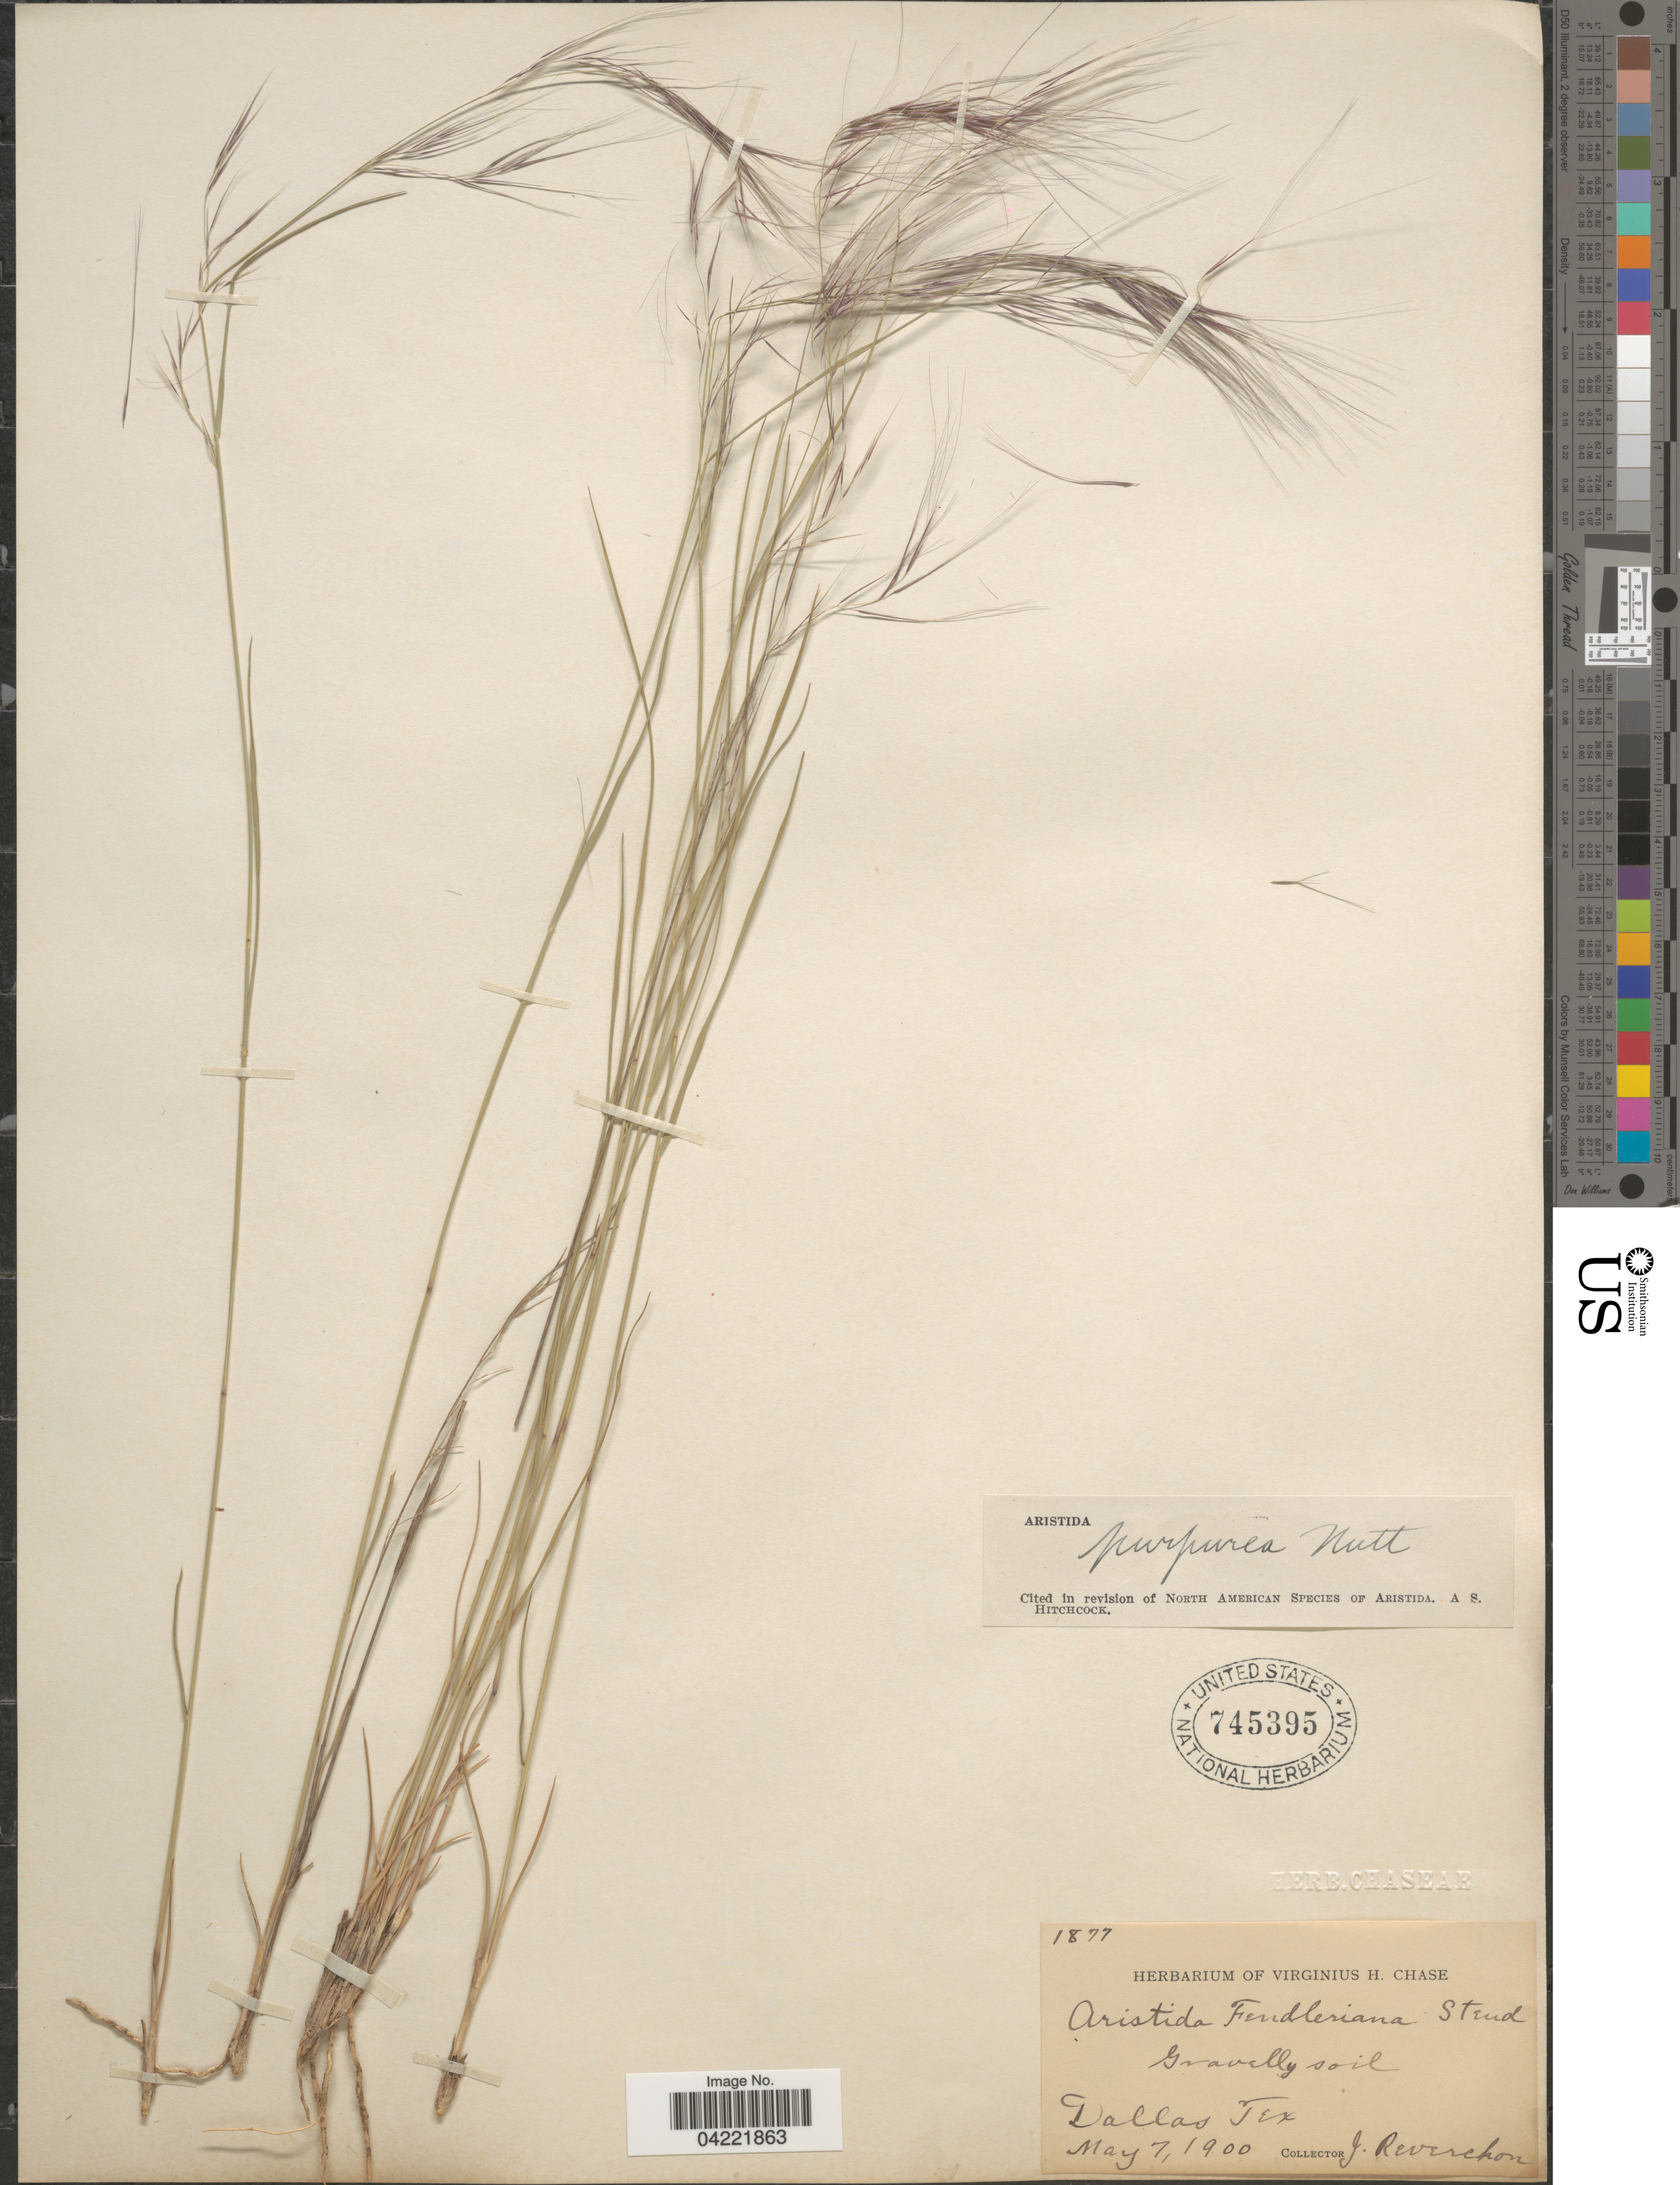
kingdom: Plantae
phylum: Tracheophyta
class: Liliopsida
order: Poales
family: Poaceae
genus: Aristida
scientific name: Aristida purpurea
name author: Nutt.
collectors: J. Reverchon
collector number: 1877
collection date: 1900-05-07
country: United States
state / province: Texas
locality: Dallas.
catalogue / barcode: US 745395